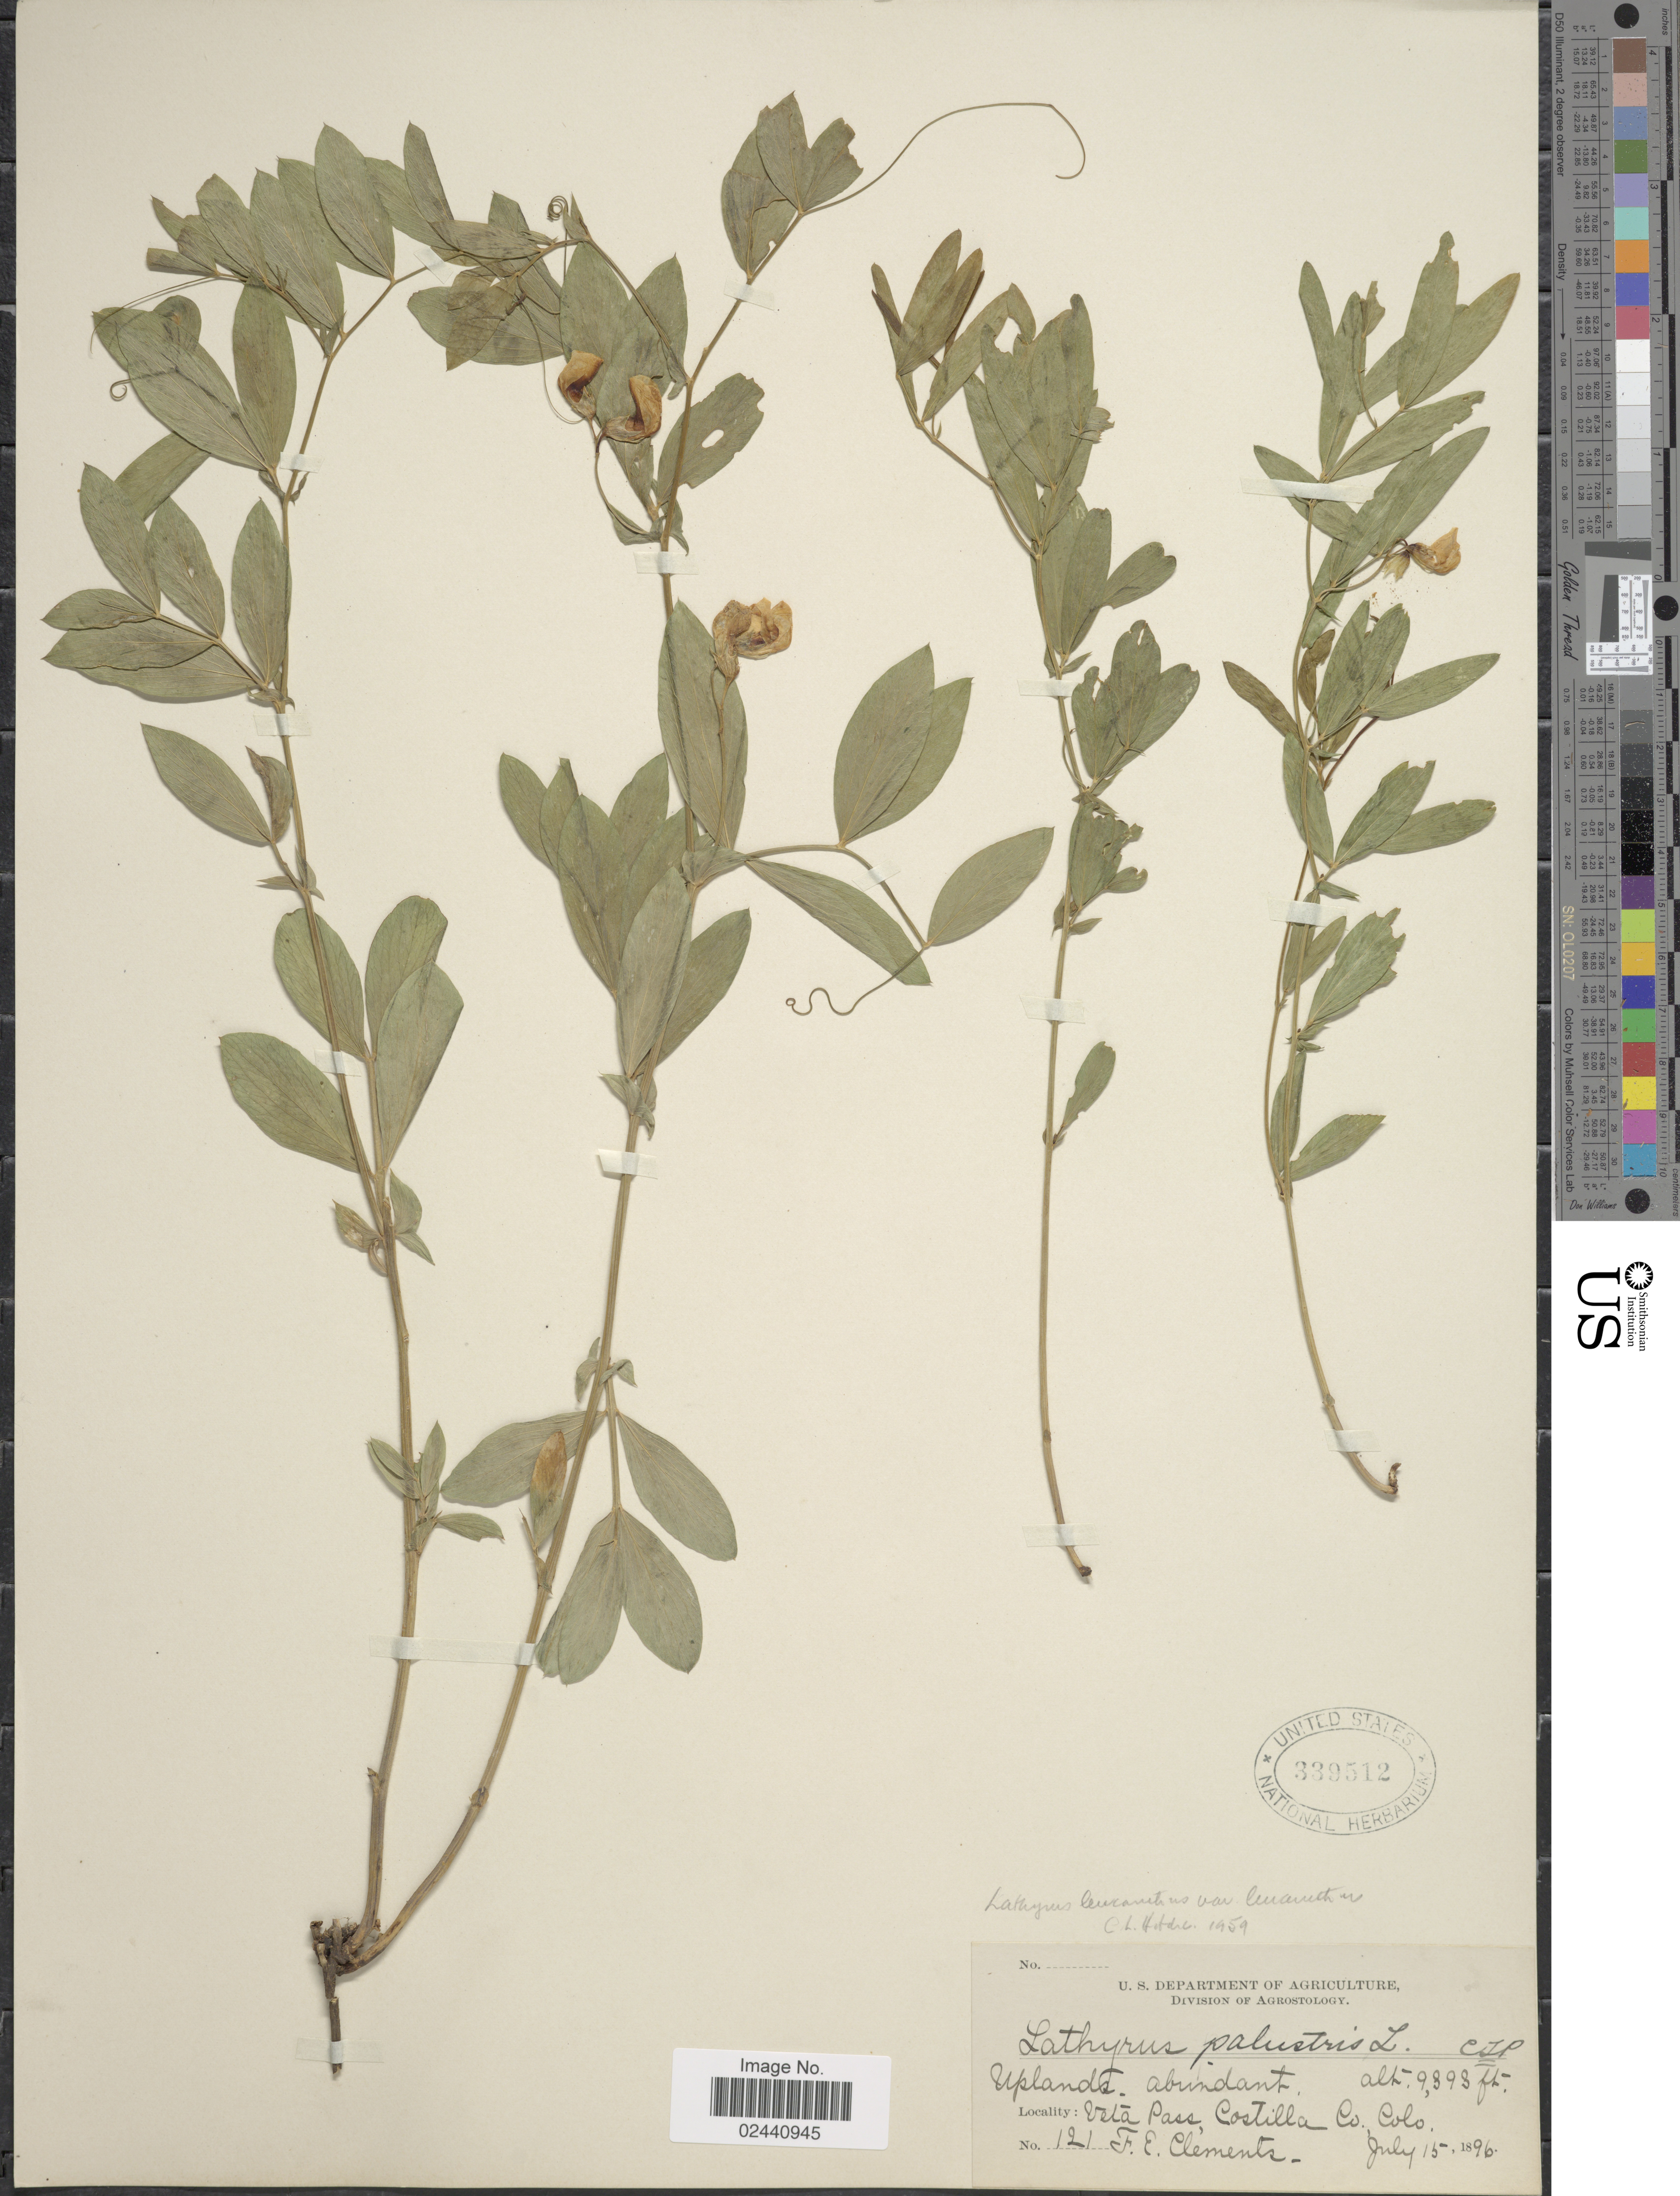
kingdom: Plantae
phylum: Tracheophyta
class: Magnoliopsida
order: Fabales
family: Fabaceae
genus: Lathyrus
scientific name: Lathyrus leucanthus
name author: Rydb.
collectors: F. E. Clements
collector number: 121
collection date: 1896-07-15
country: United States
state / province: Colorado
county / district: Costilla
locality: La Veta Pass, Costilla Co., Colo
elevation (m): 2863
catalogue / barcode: US 339512